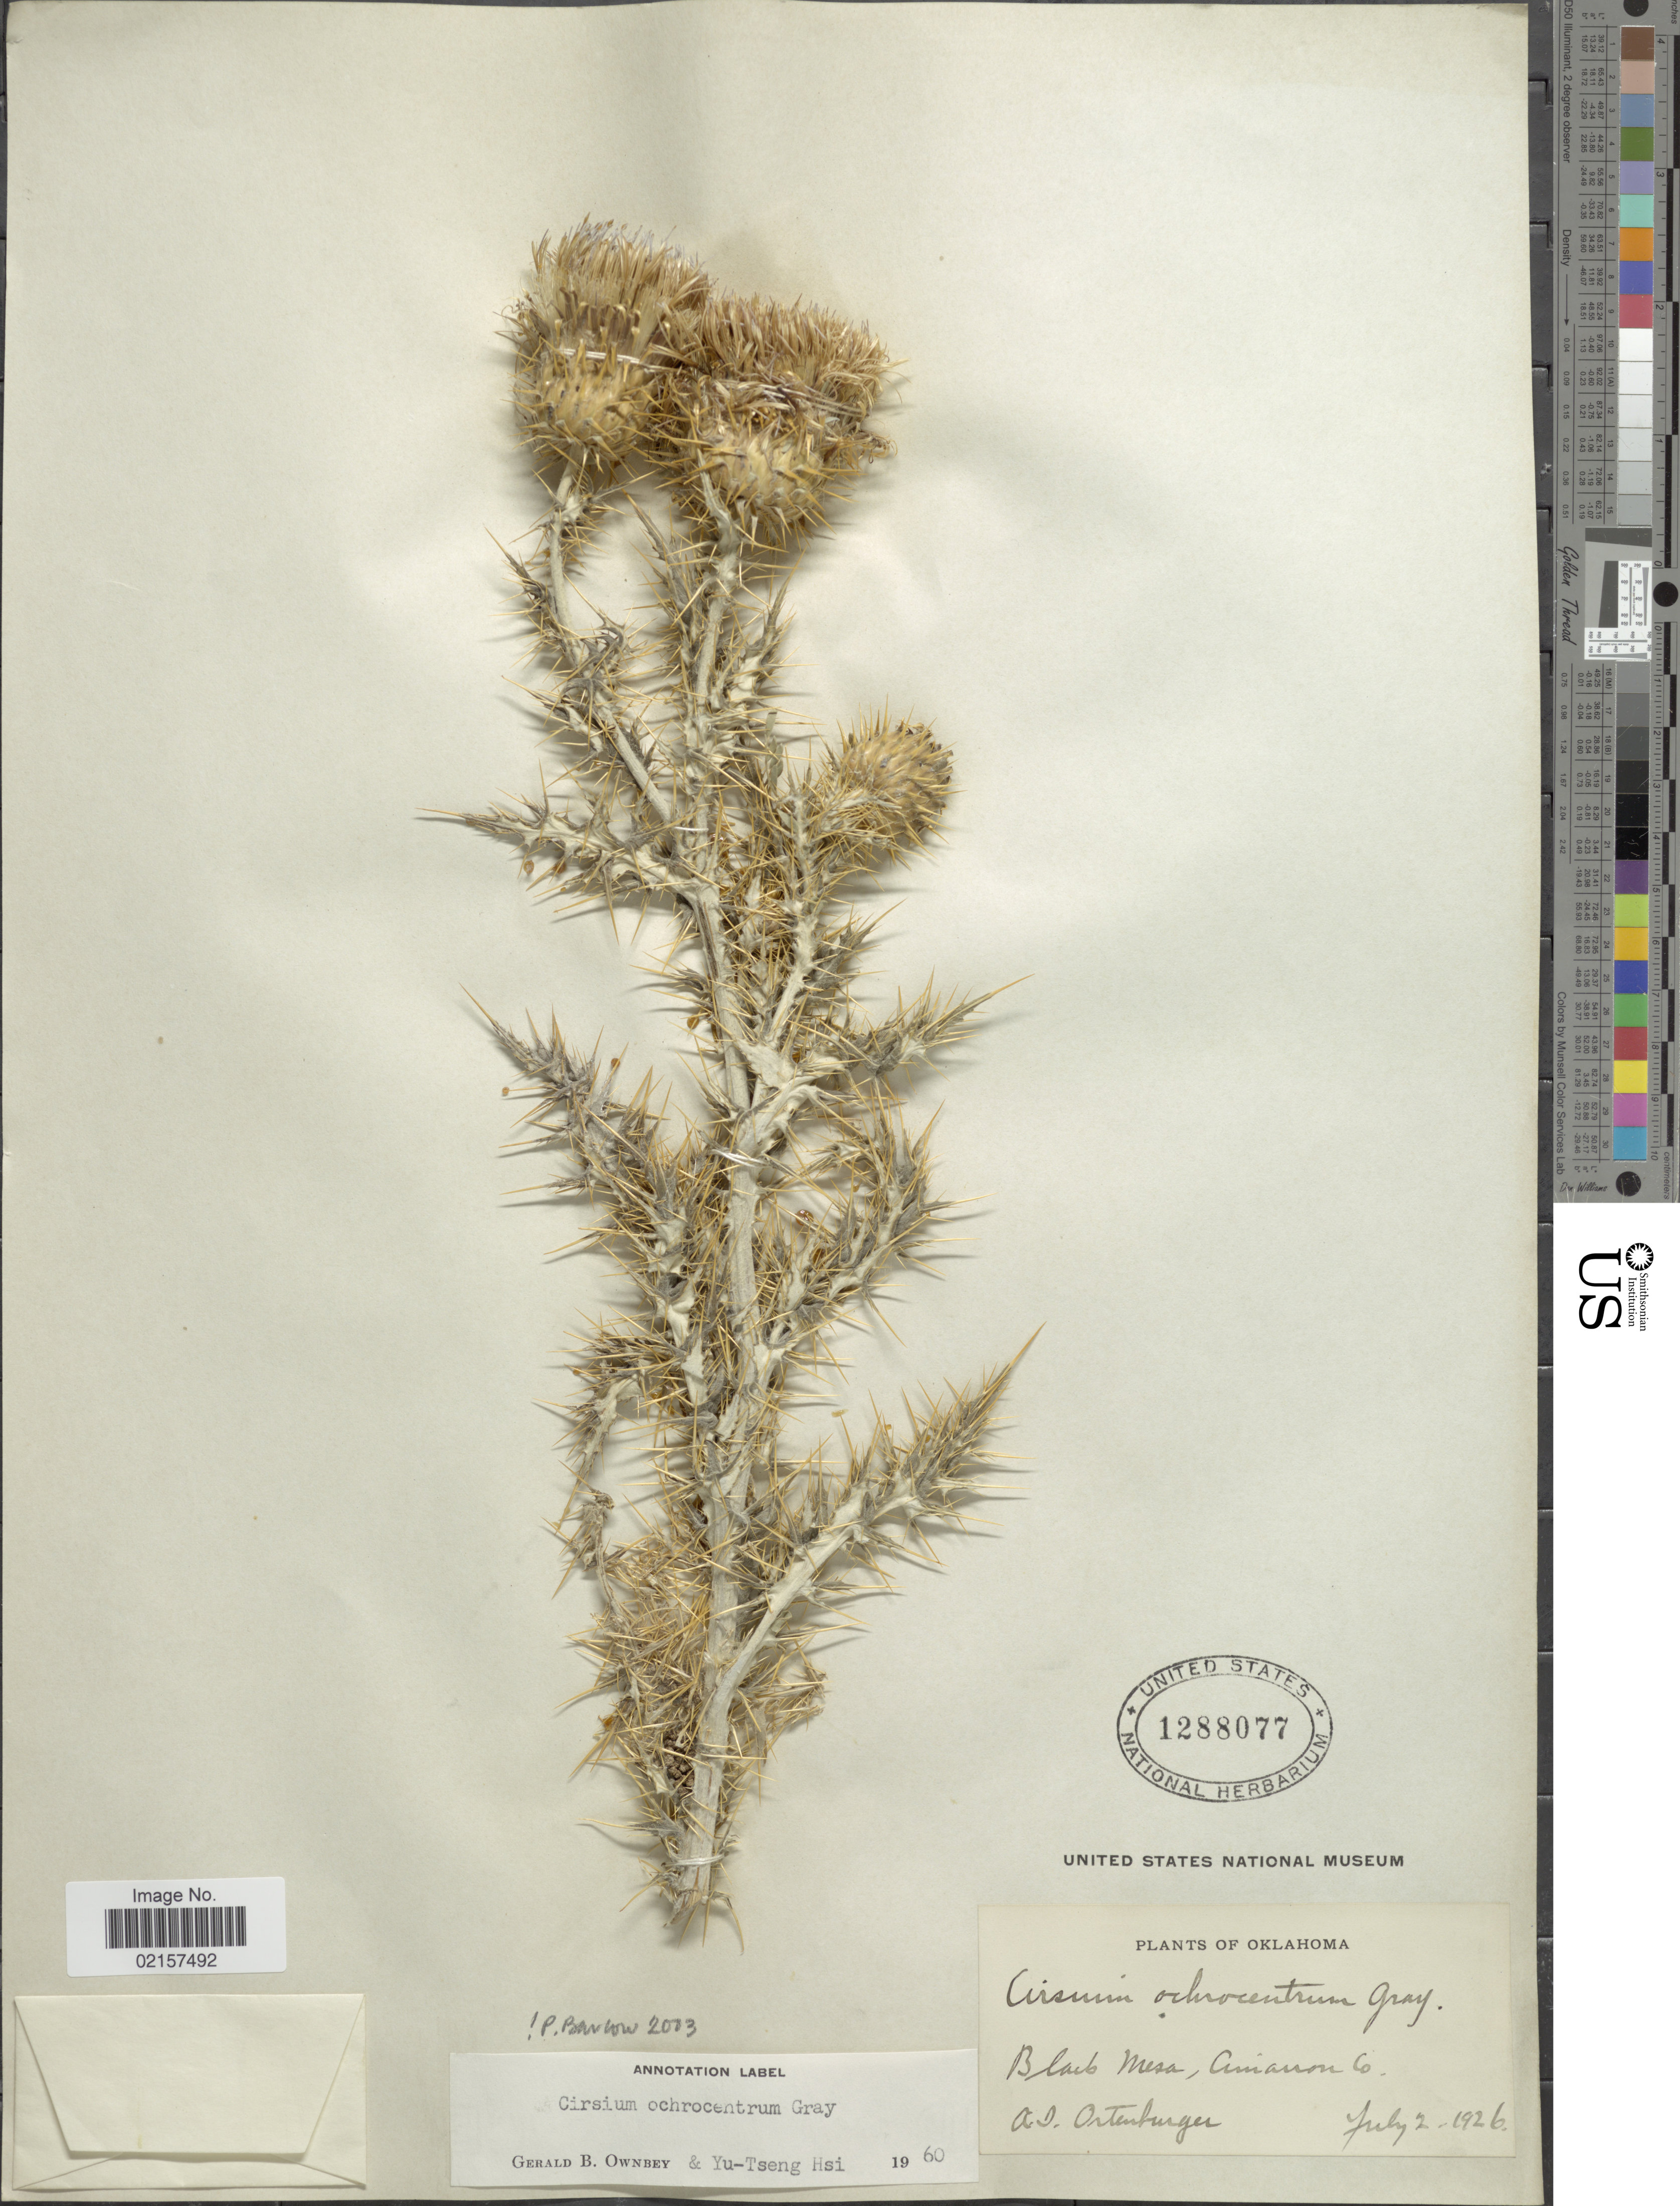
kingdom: Plantae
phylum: Tracheophyta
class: Magnoliopsida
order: Asterales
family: Asteraceae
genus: Cirsium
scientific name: Cirsium ochrocentrum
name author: A. Gray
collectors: A. Ortenburger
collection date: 1926-07-02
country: United States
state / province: Oklahoma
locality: Black Mesa, Cimarron Co.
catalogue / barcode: US 1288077